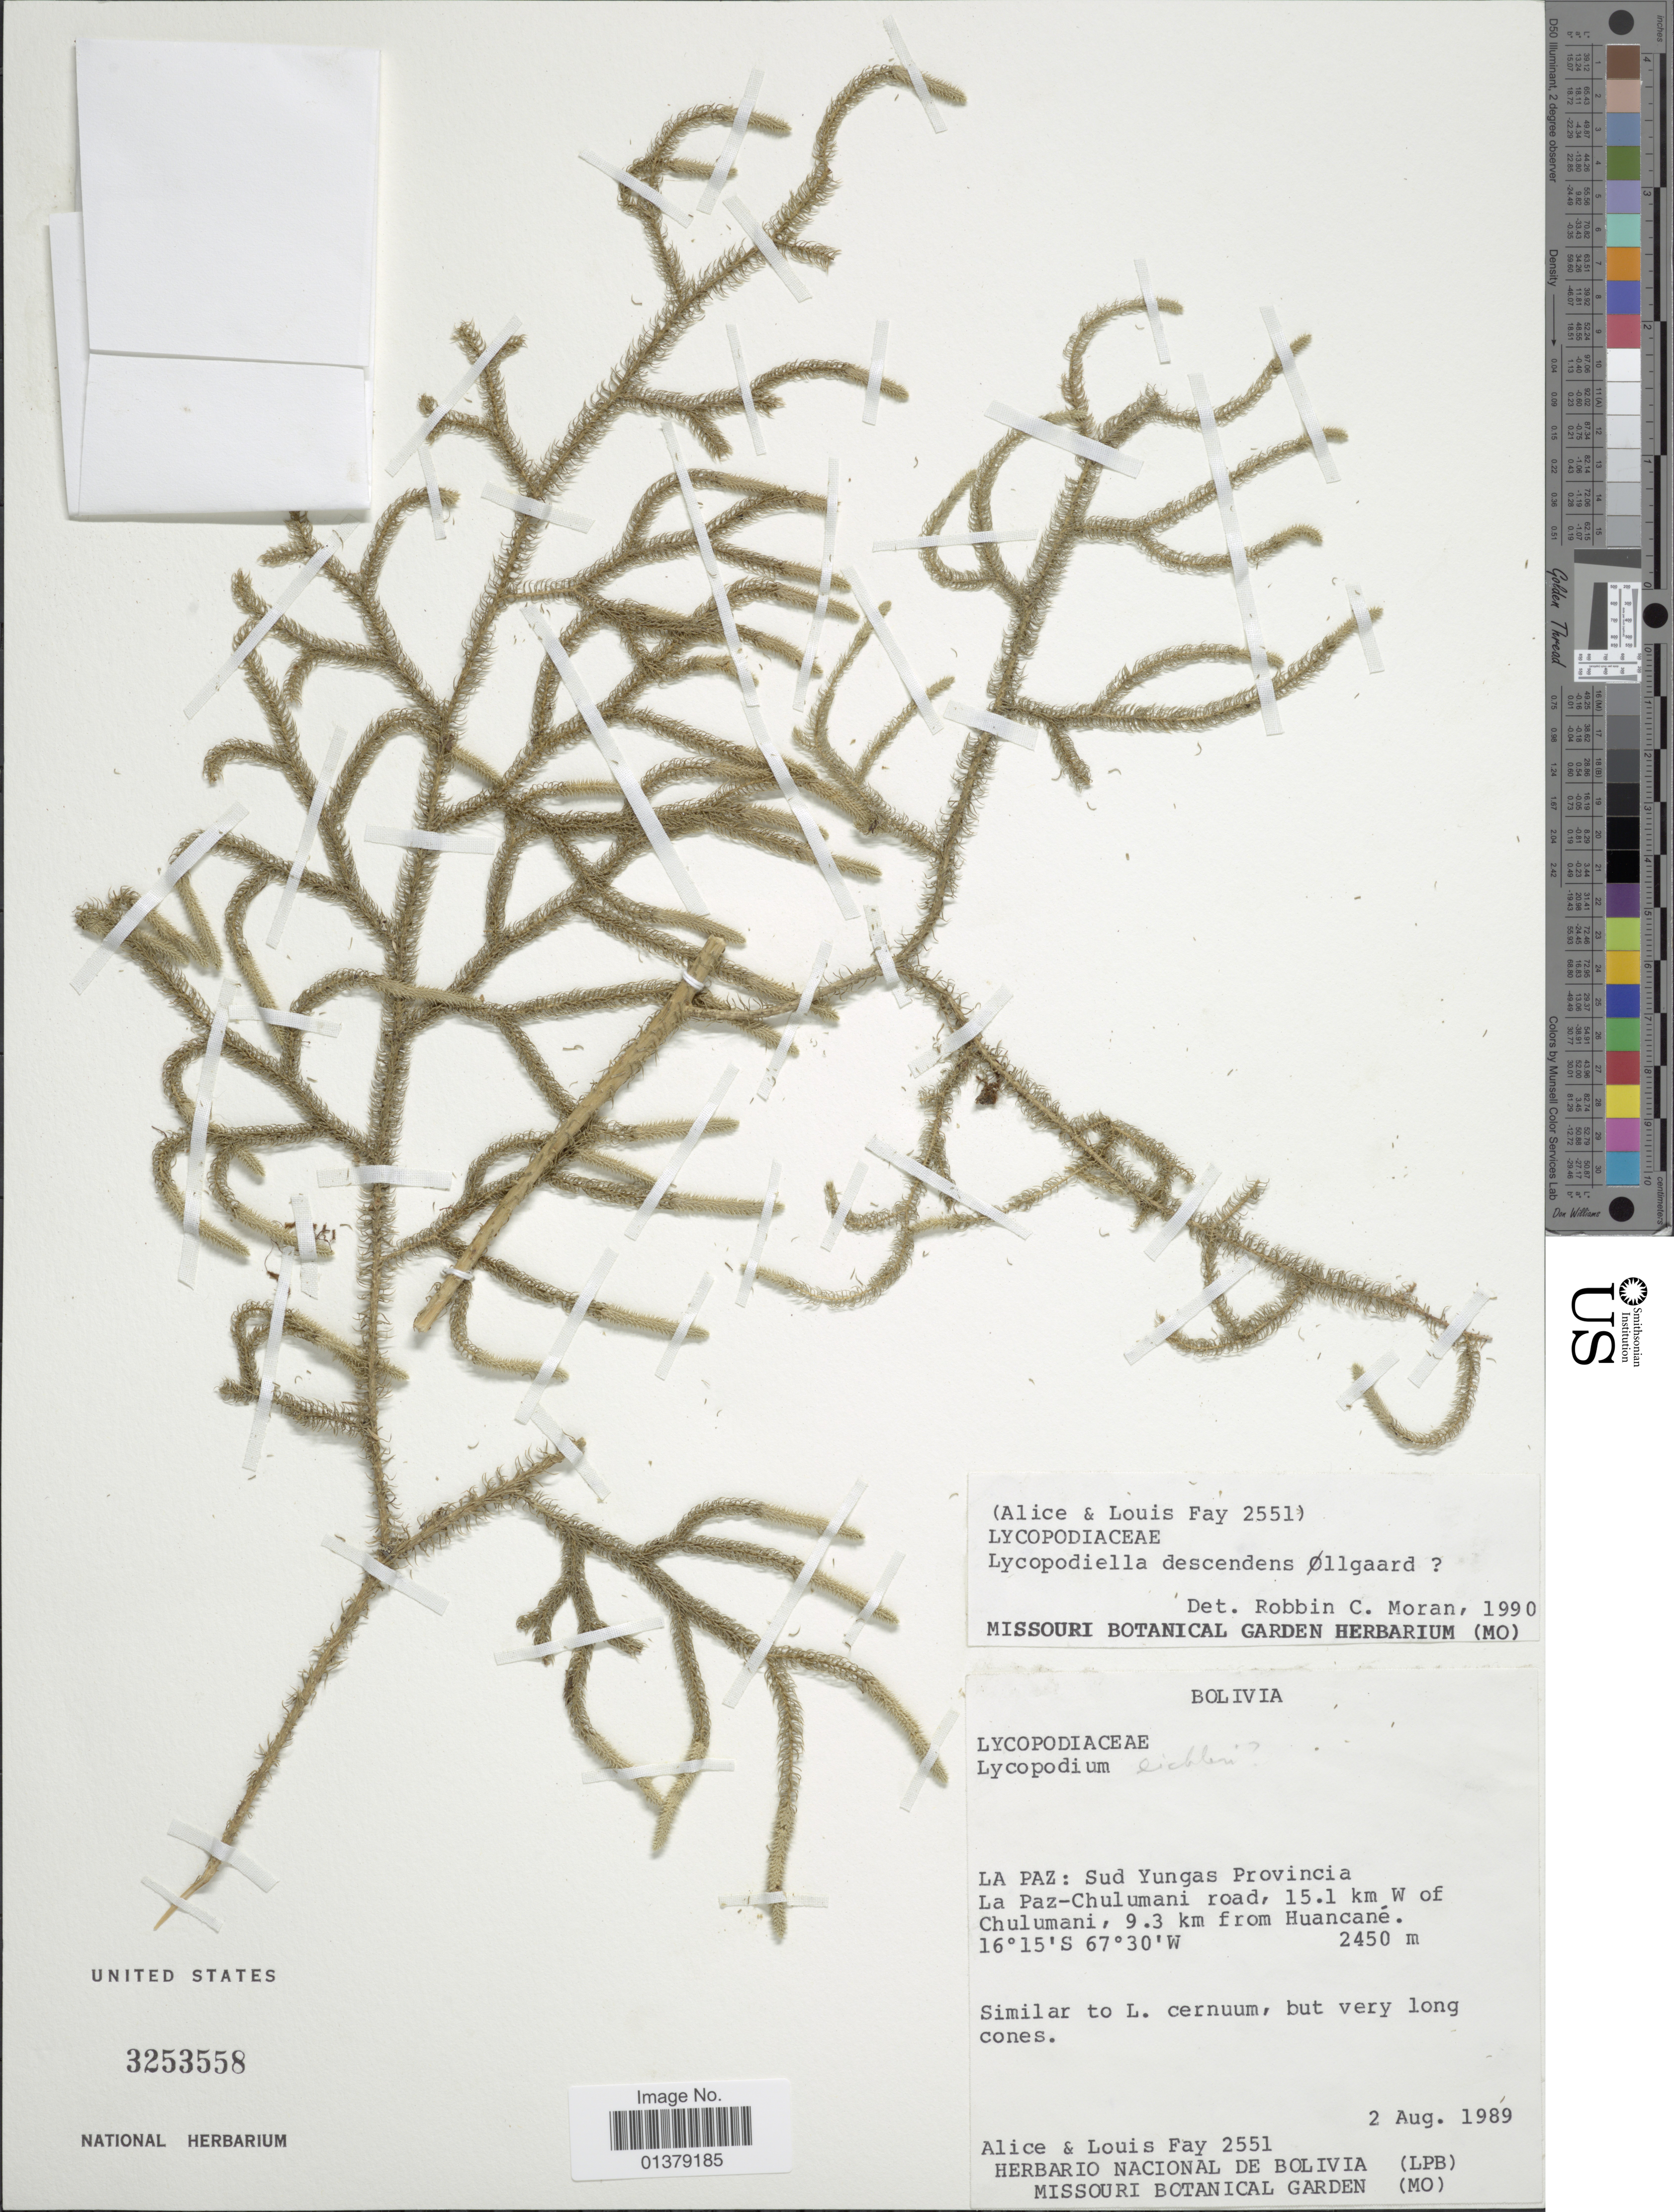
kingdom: Plantae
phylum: Tracheophyta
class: Lycopodiopsida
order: Lycopodiales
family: Lycopodiaceae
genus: Palhinhaea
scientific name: Palhinhaea curvata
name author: (Sw.) Holub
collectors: A. Fay & L. Fay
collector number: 2551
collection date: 1989-08-02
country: Bolivia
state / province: La Paz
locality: Sud Yungas Provincia La Paz-Chulumani road, 15.1 km W of Chulumani, 9.3km from Huacané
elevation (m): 2450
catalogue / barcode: US 3253558